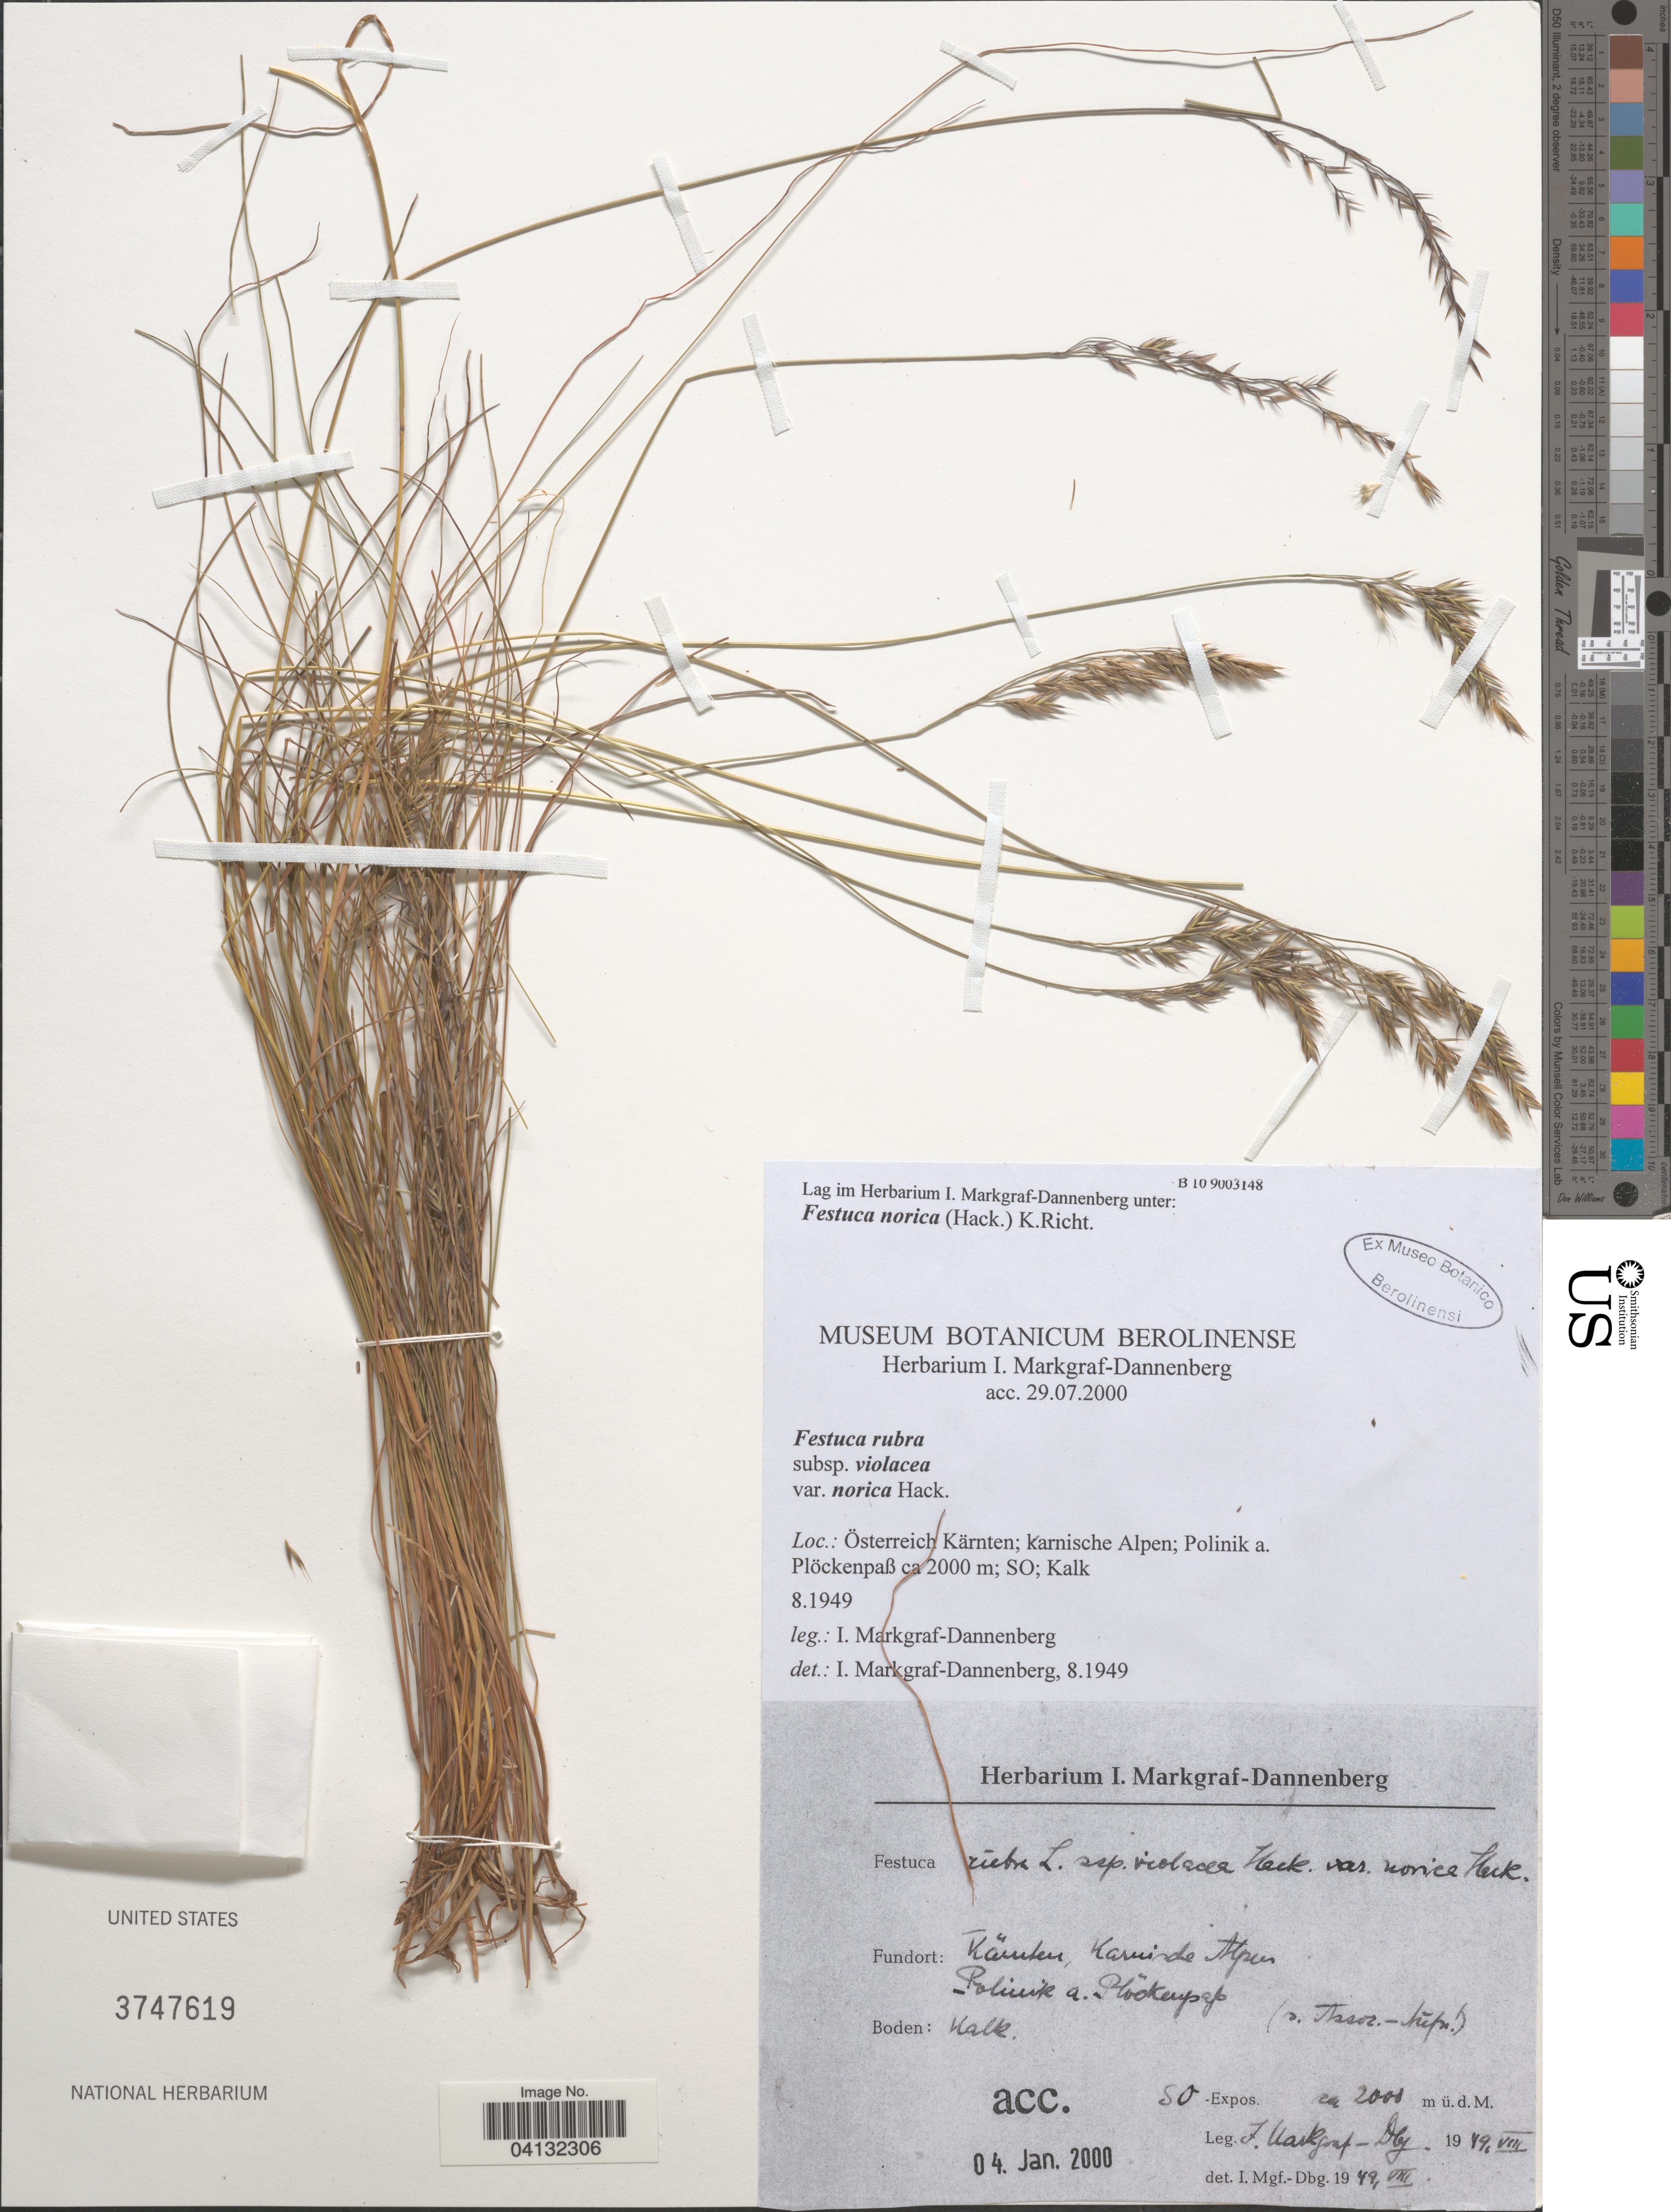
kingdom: Plantae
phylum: Tracheophyta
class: Liliopsida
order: Poales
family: Poaceae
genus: Festuca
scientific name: Festuca norica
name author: (Hack.) K. Richt.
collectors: I. Markgraf-Dannenberg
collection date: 1949-08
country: Austria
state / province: Karnten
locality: Österreich Kärnten; karnische Alpen; Polinik a. Plöckenpaß; SO.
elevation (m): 2000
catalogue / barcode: US 3747619